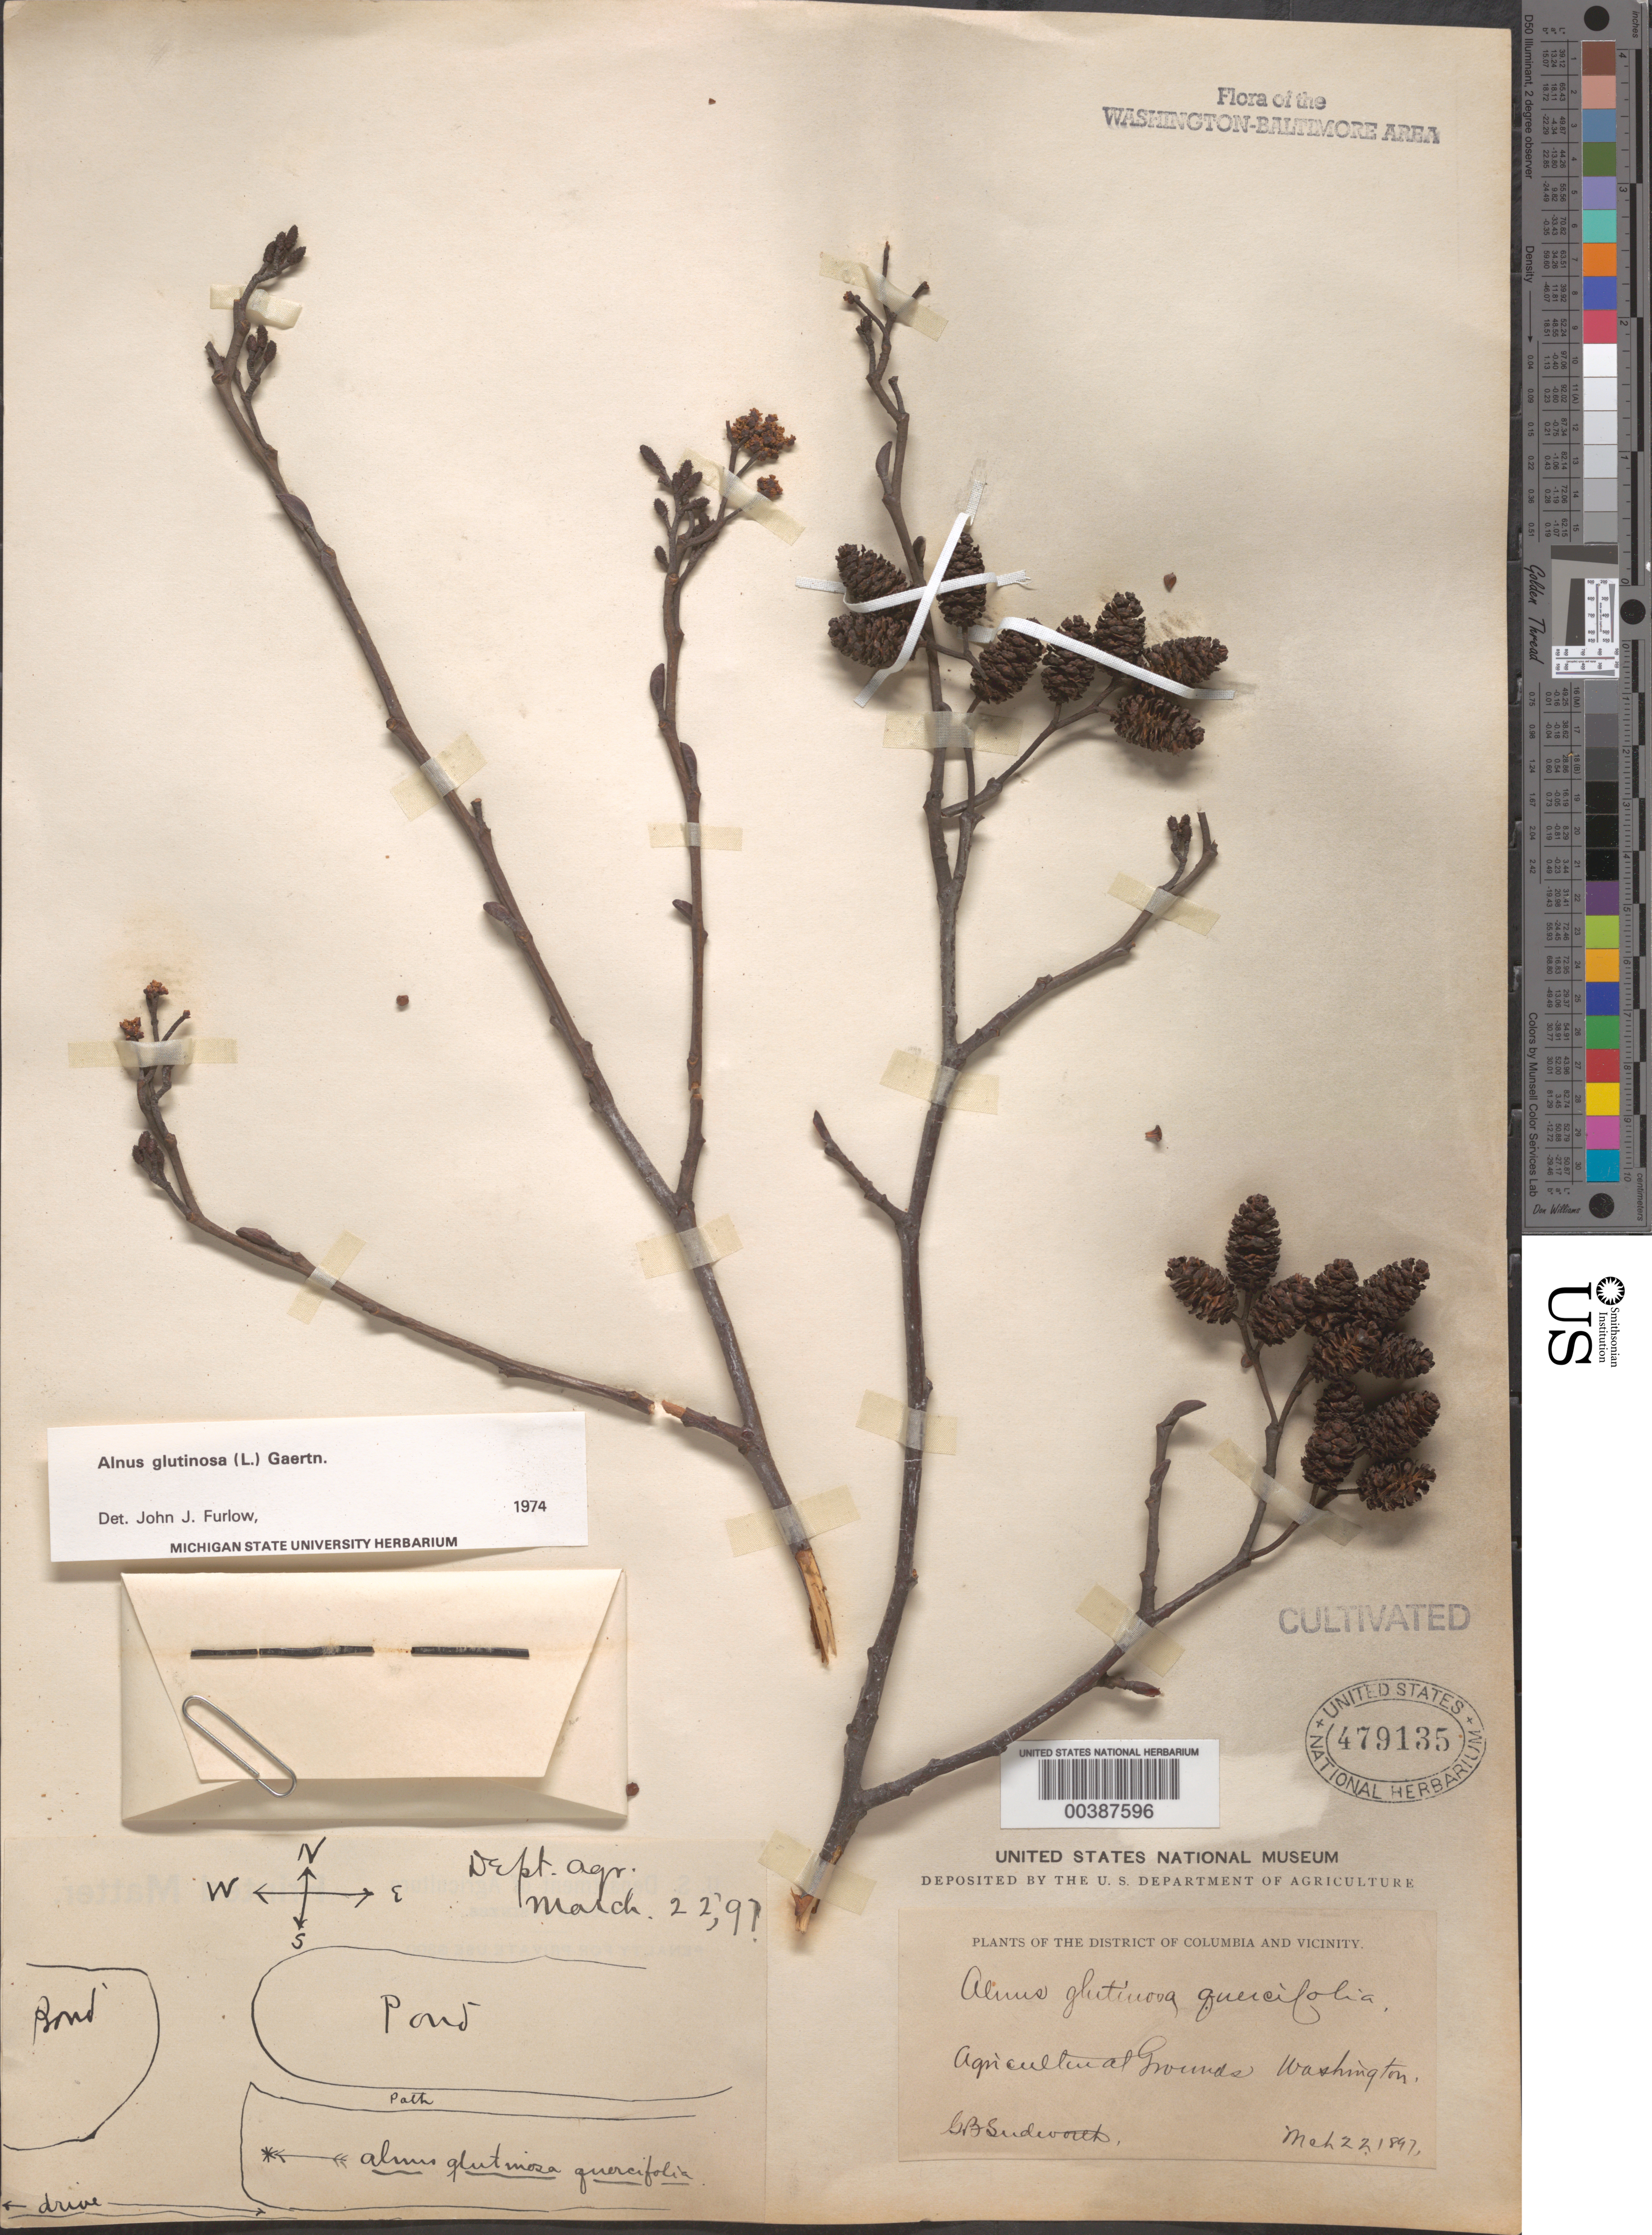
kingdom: Plantae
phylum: Tracheophyta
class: Magnoliopsida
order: Fagales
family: Betulaceae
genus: Alnus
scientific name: Alnus glutinosa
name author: (L.) Gaertn.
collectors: G. B. Sudworth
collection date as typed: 22 Mar 1897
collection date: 1897-03-22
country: United States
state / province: District of Columbia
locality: Agriculture grounds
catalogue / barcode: US 479135